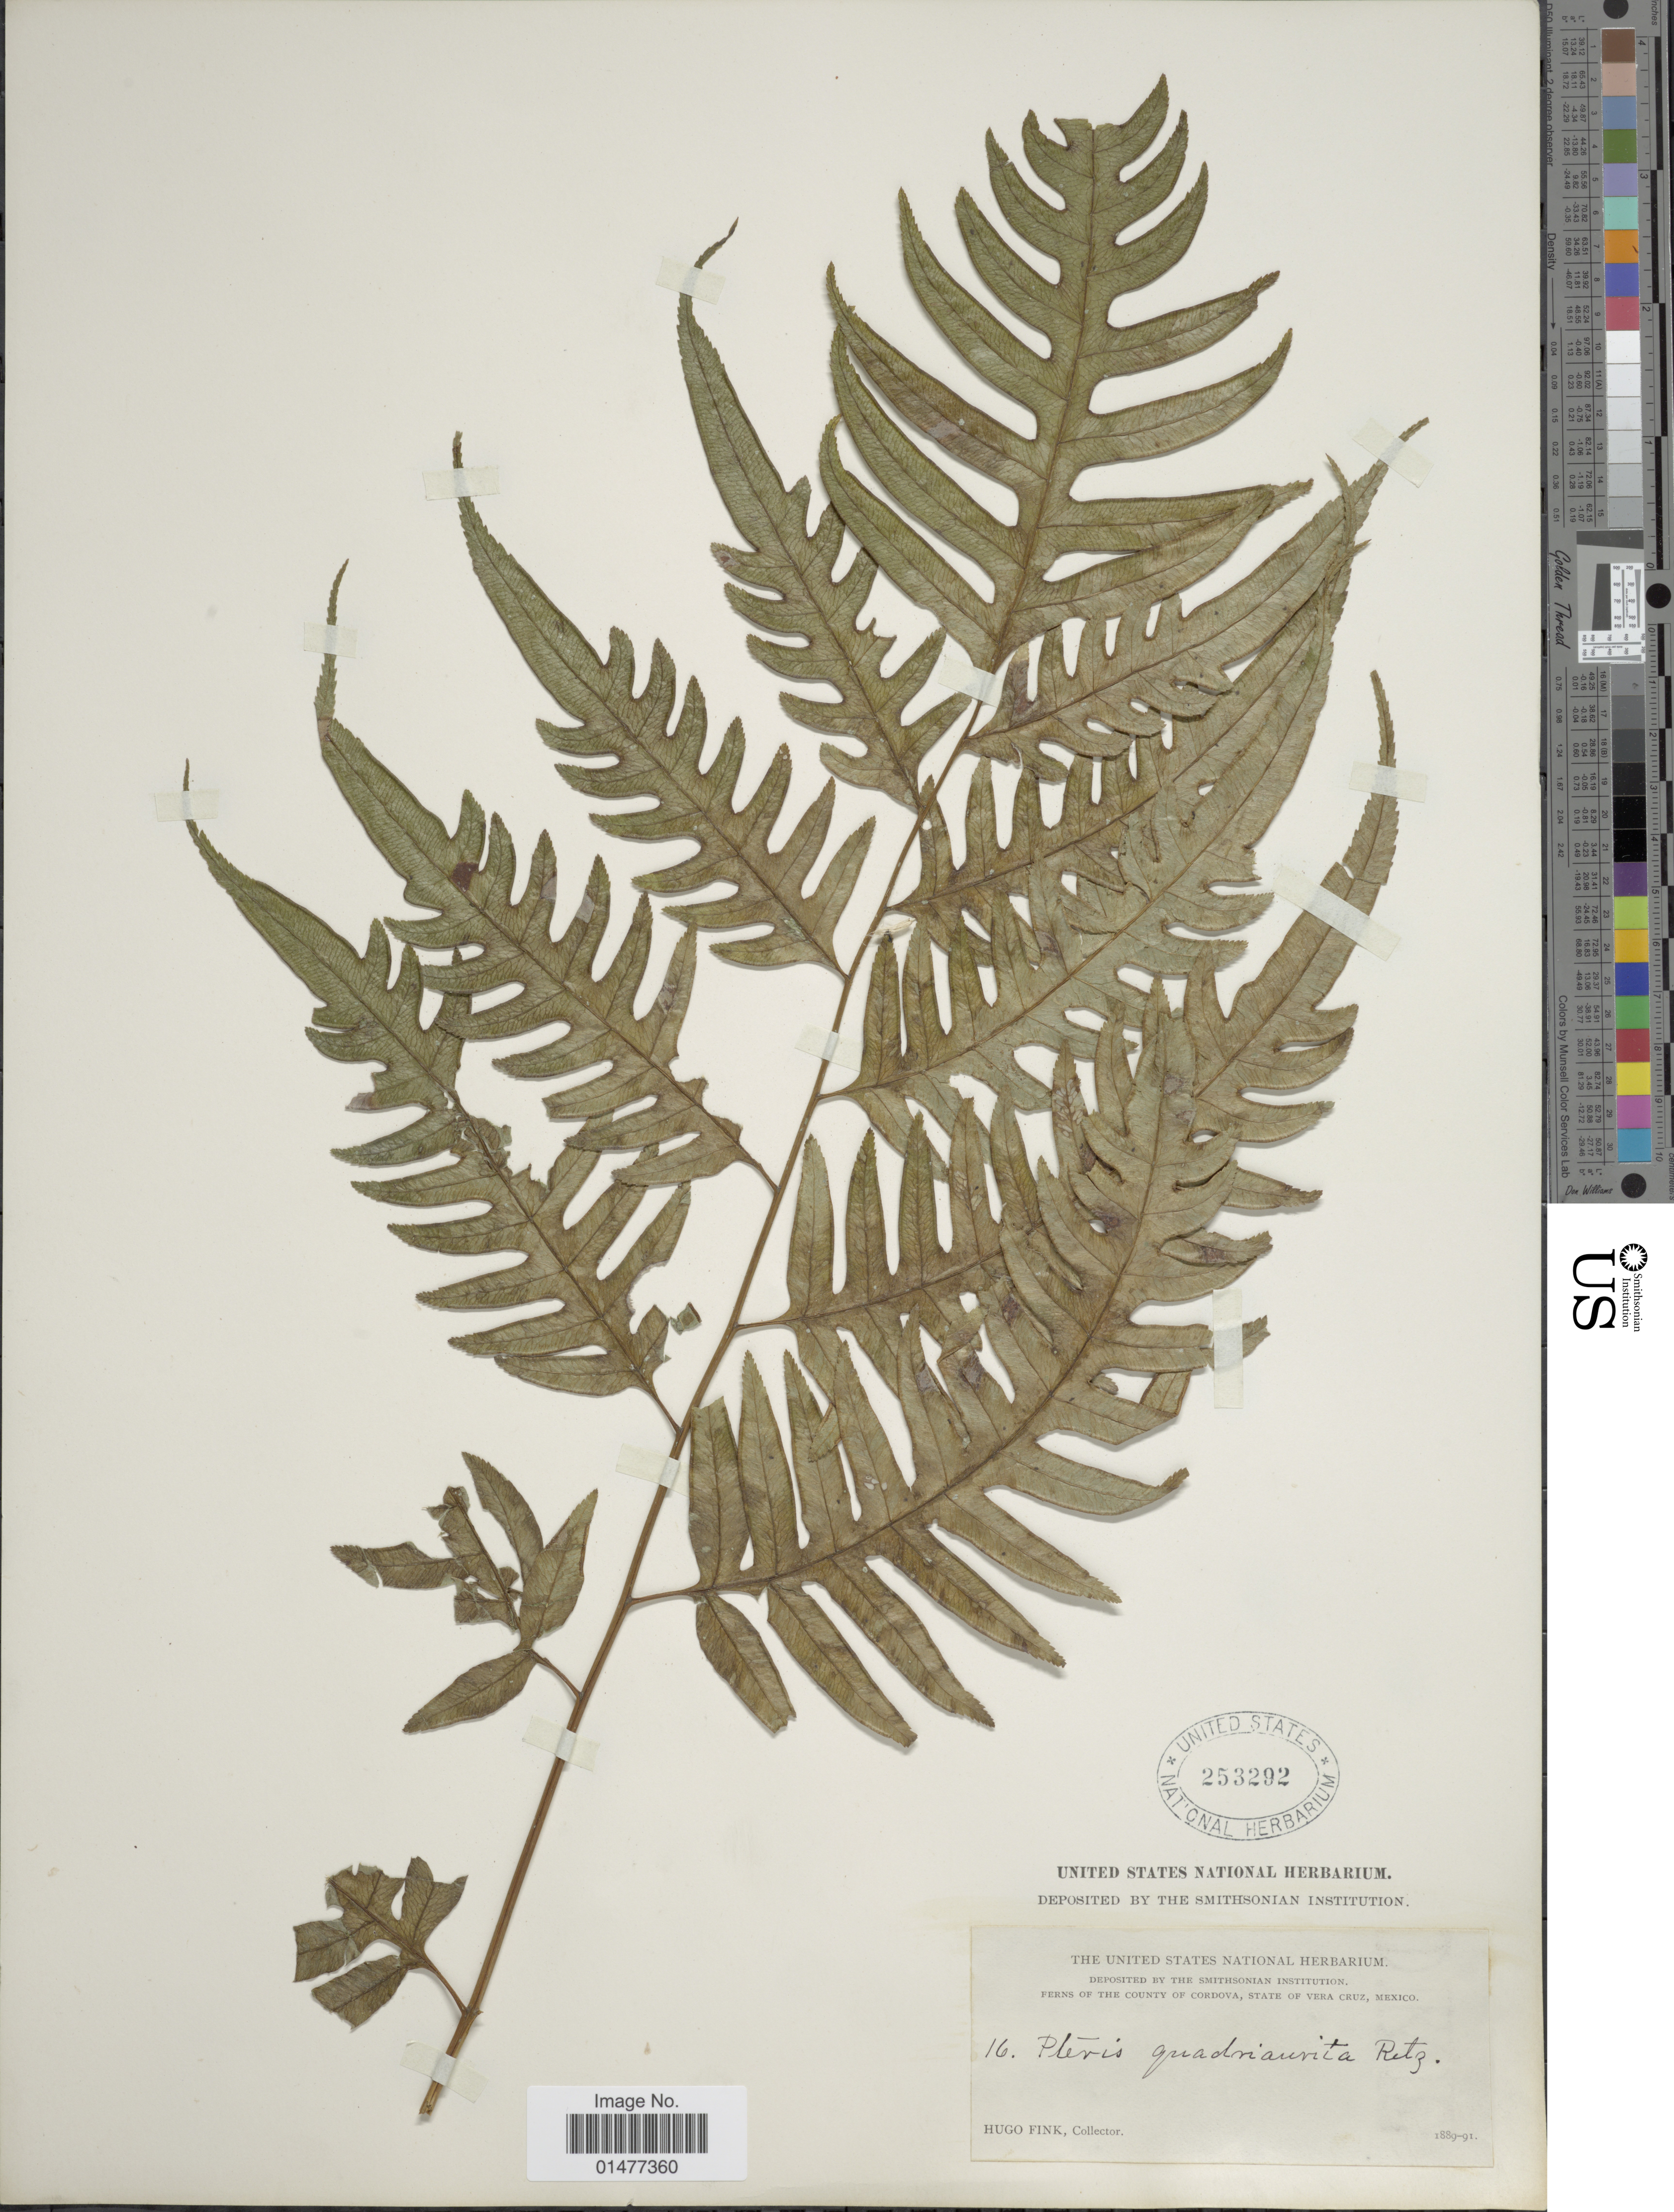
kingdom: Plantae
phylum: Tracheophyta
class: Polypodiopsida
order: Polypodiales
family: Pteridaceae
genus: Pteris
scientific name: Pteris altissima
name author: Poir.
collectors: H. Fink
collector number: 16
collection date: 1889/1891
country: Mexico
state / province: Veracruz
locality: Ferns of the county of Cordova, state of Vera Cruz, Mexico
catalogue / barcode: US 253292